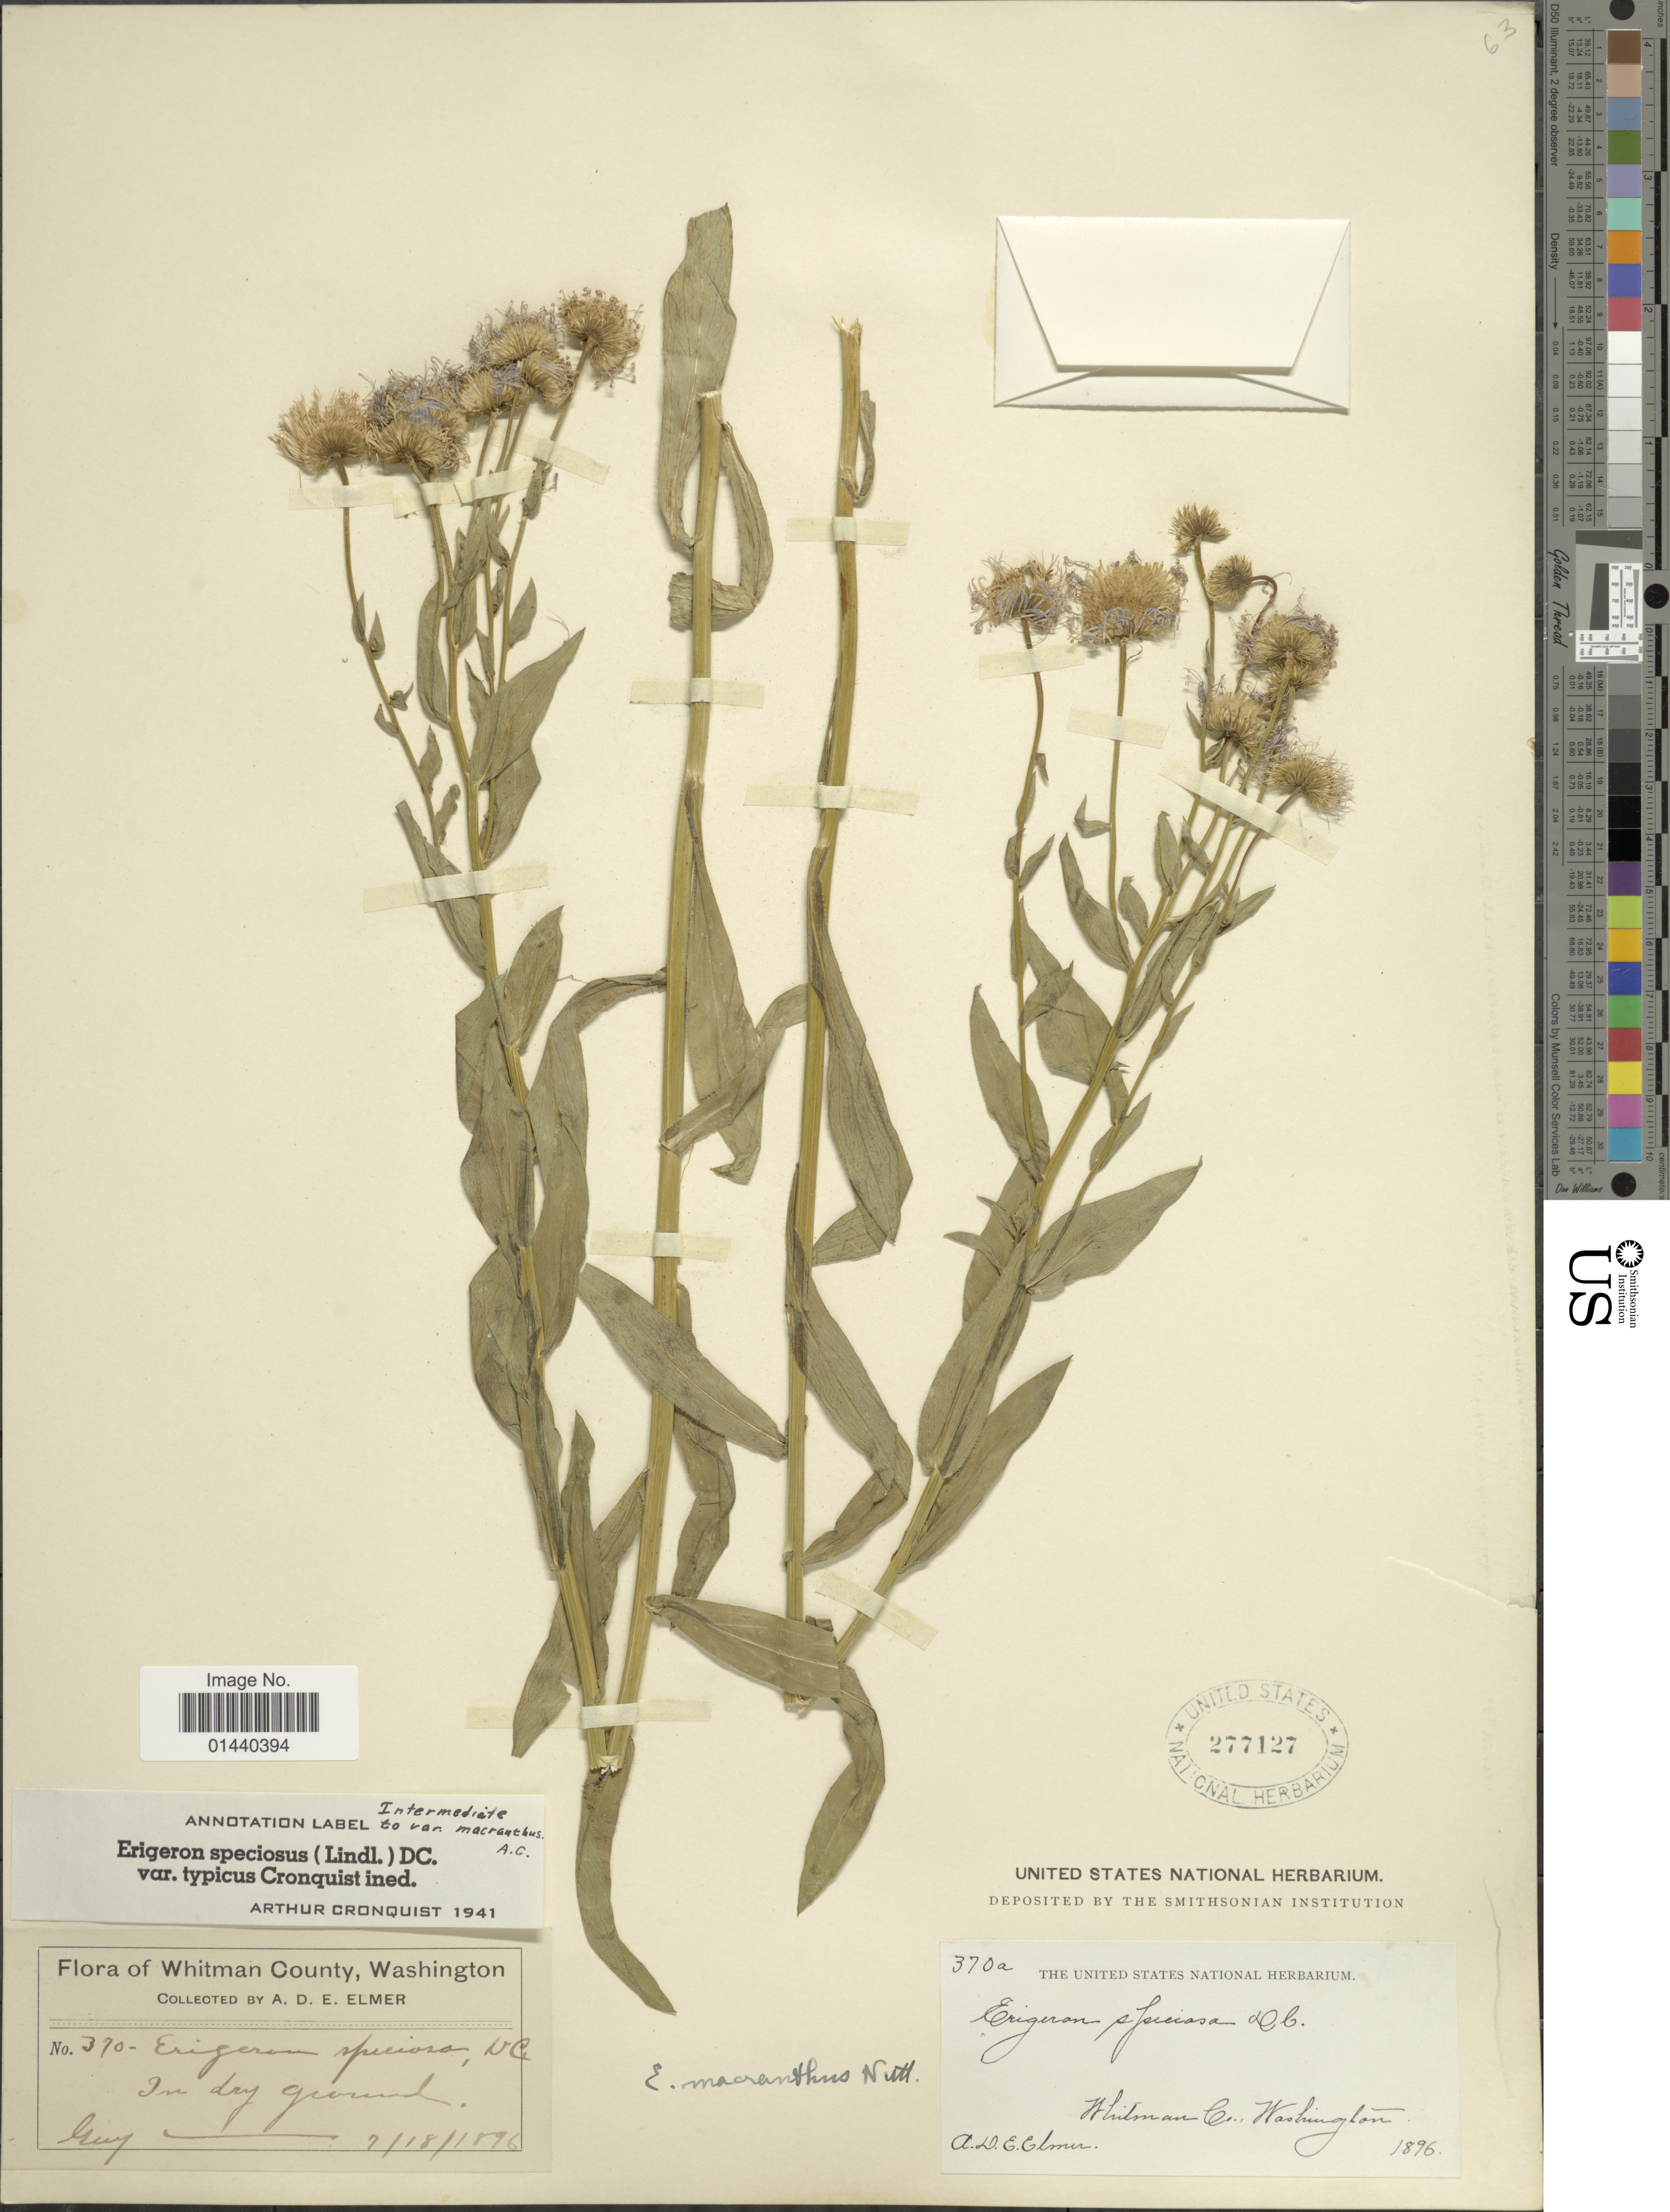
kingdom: Plantae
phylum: Tracheophyta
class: Magnoliopsida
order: Asterales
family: Asteraceae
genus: Erigeron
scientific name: Erigeron speciosus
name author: (Lindl.) DC.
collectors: A. D. E. Elmer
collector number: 370a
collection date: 1896-07-18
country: United States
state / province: Washington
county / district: Whitman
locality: Whitman County.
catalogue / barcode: US 277127